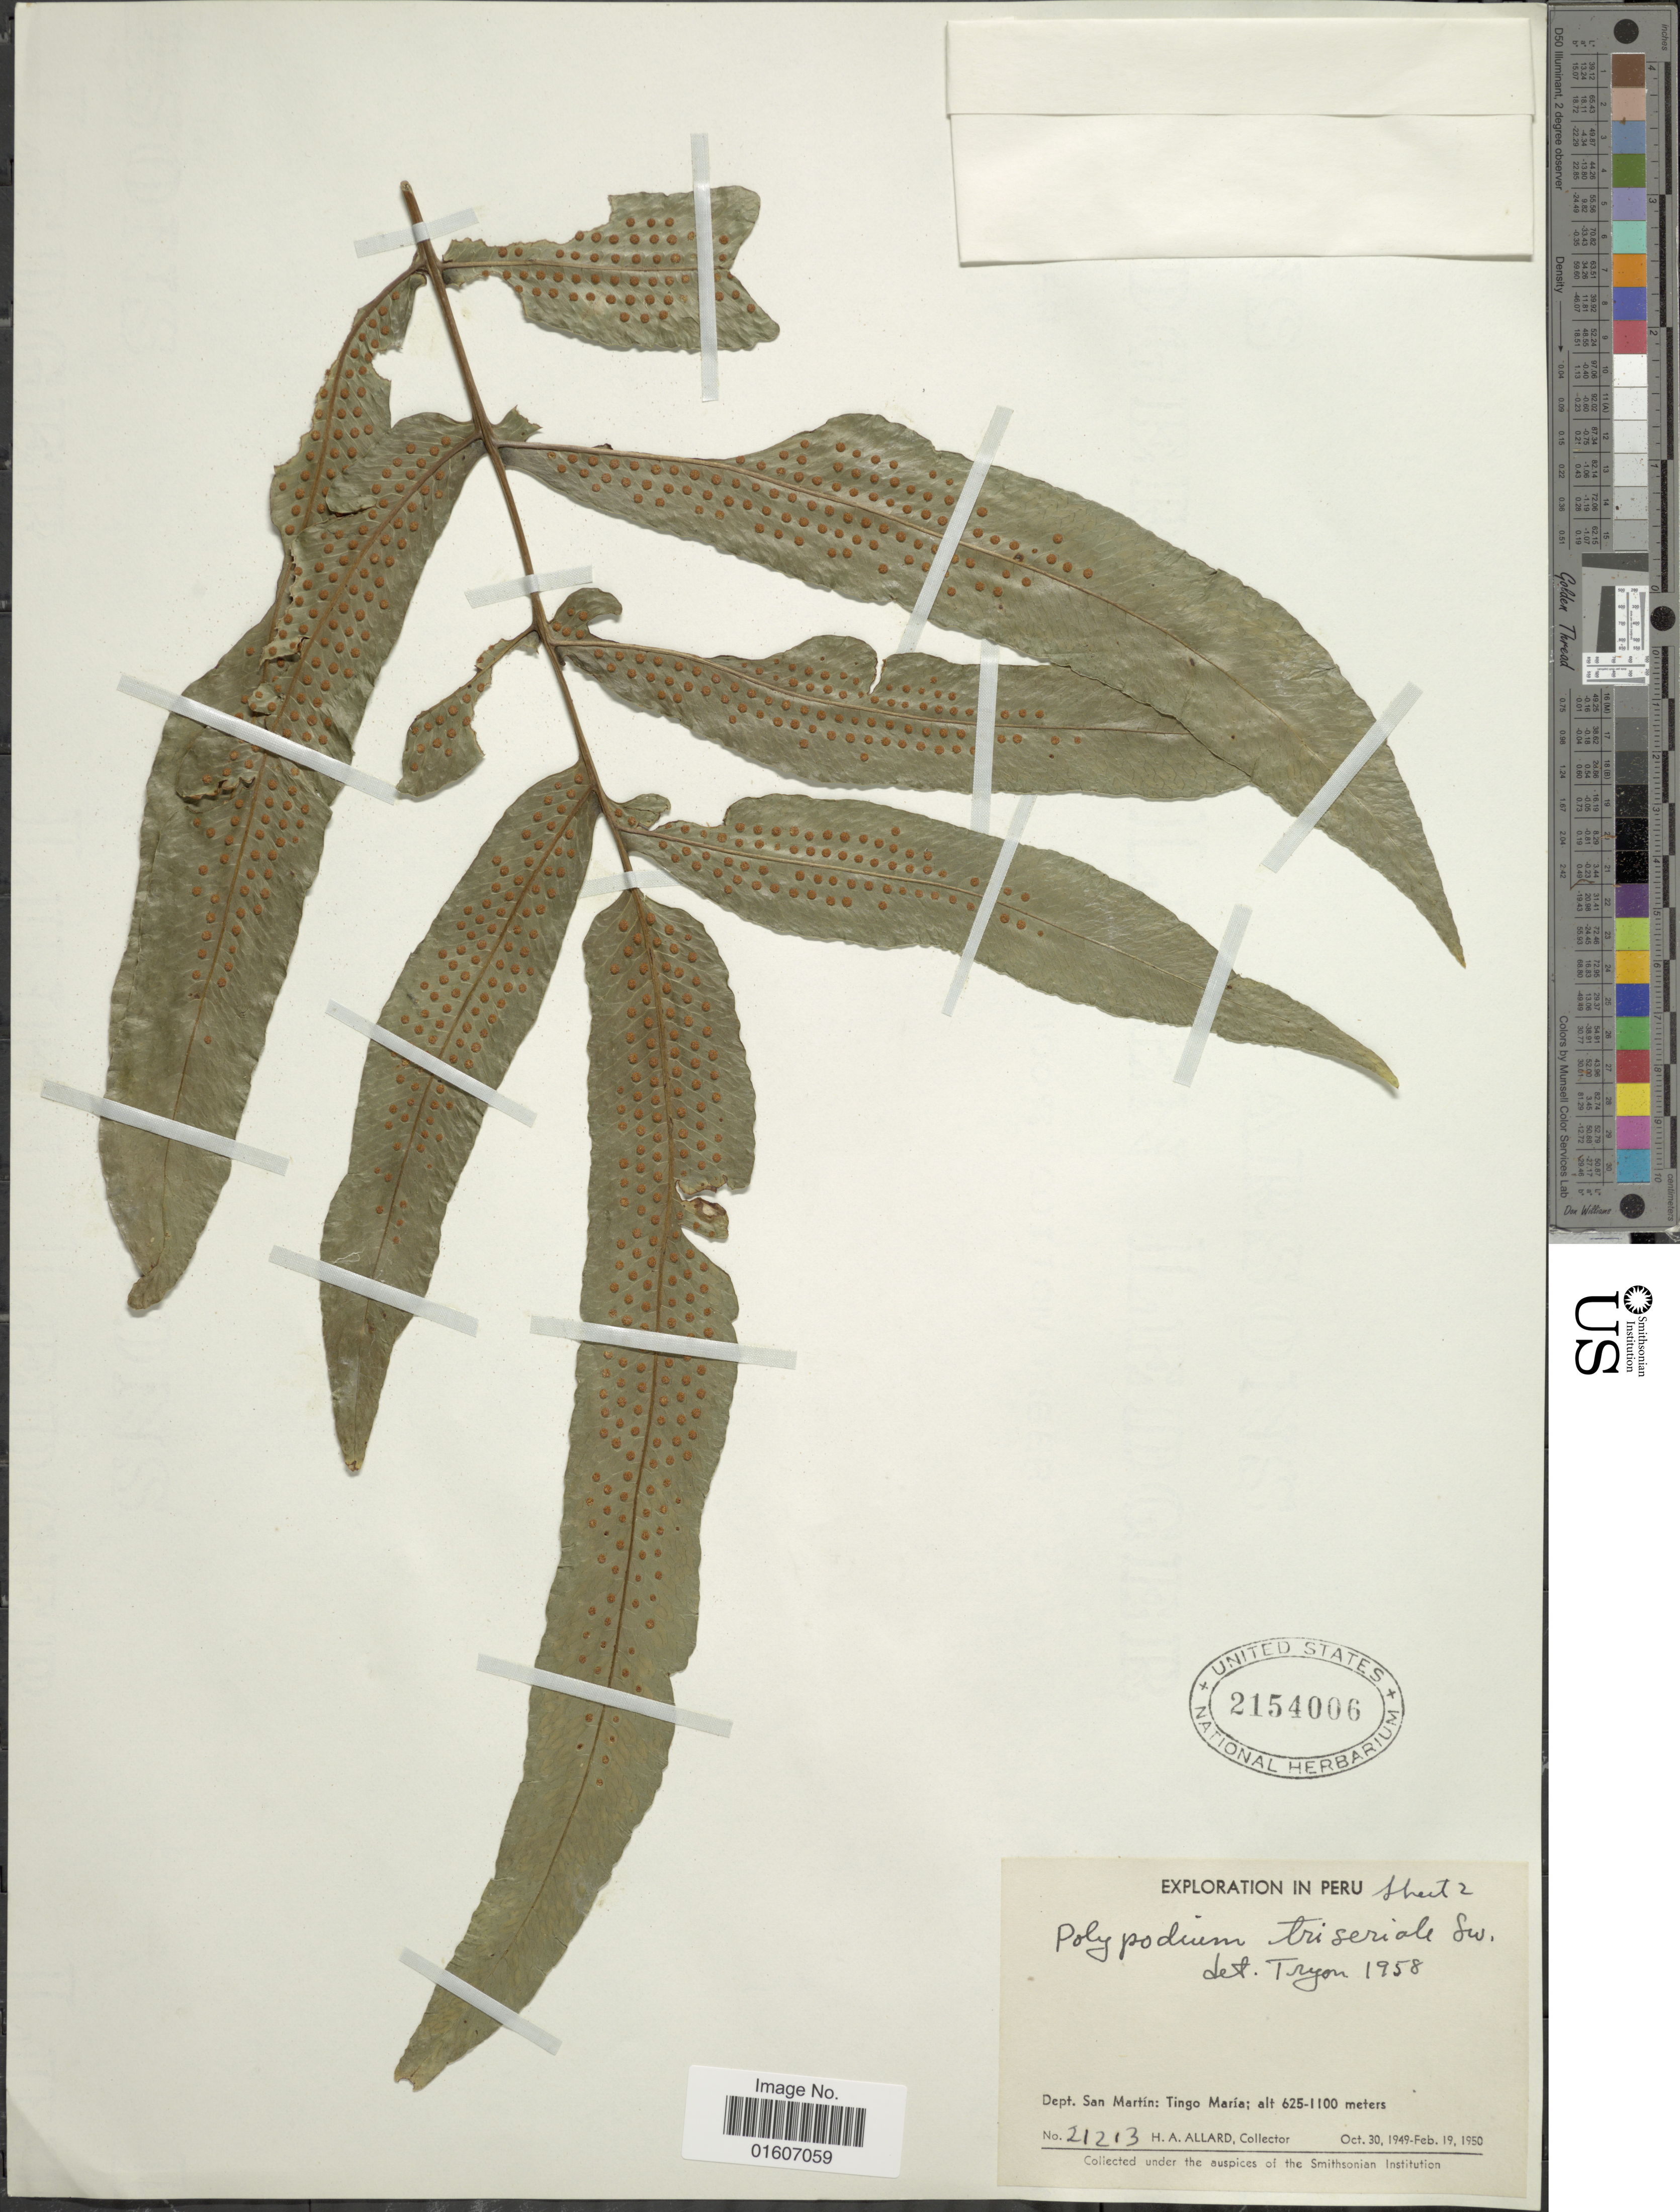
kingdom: Plantae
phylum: Tracheophyta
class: Polypodiopsida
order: Polypodiales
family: Polypodiaceae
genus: Serpocaulon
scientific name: Serpocaulon triseriale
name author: (Sw.) A.R. Sm.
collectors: H. A. Allard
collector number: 21213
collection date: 1949-10-30/1950-02-19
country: Peru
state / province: San Martín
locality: Dept. San Martín: Tingo María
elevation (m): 625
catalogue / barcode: US 2154006